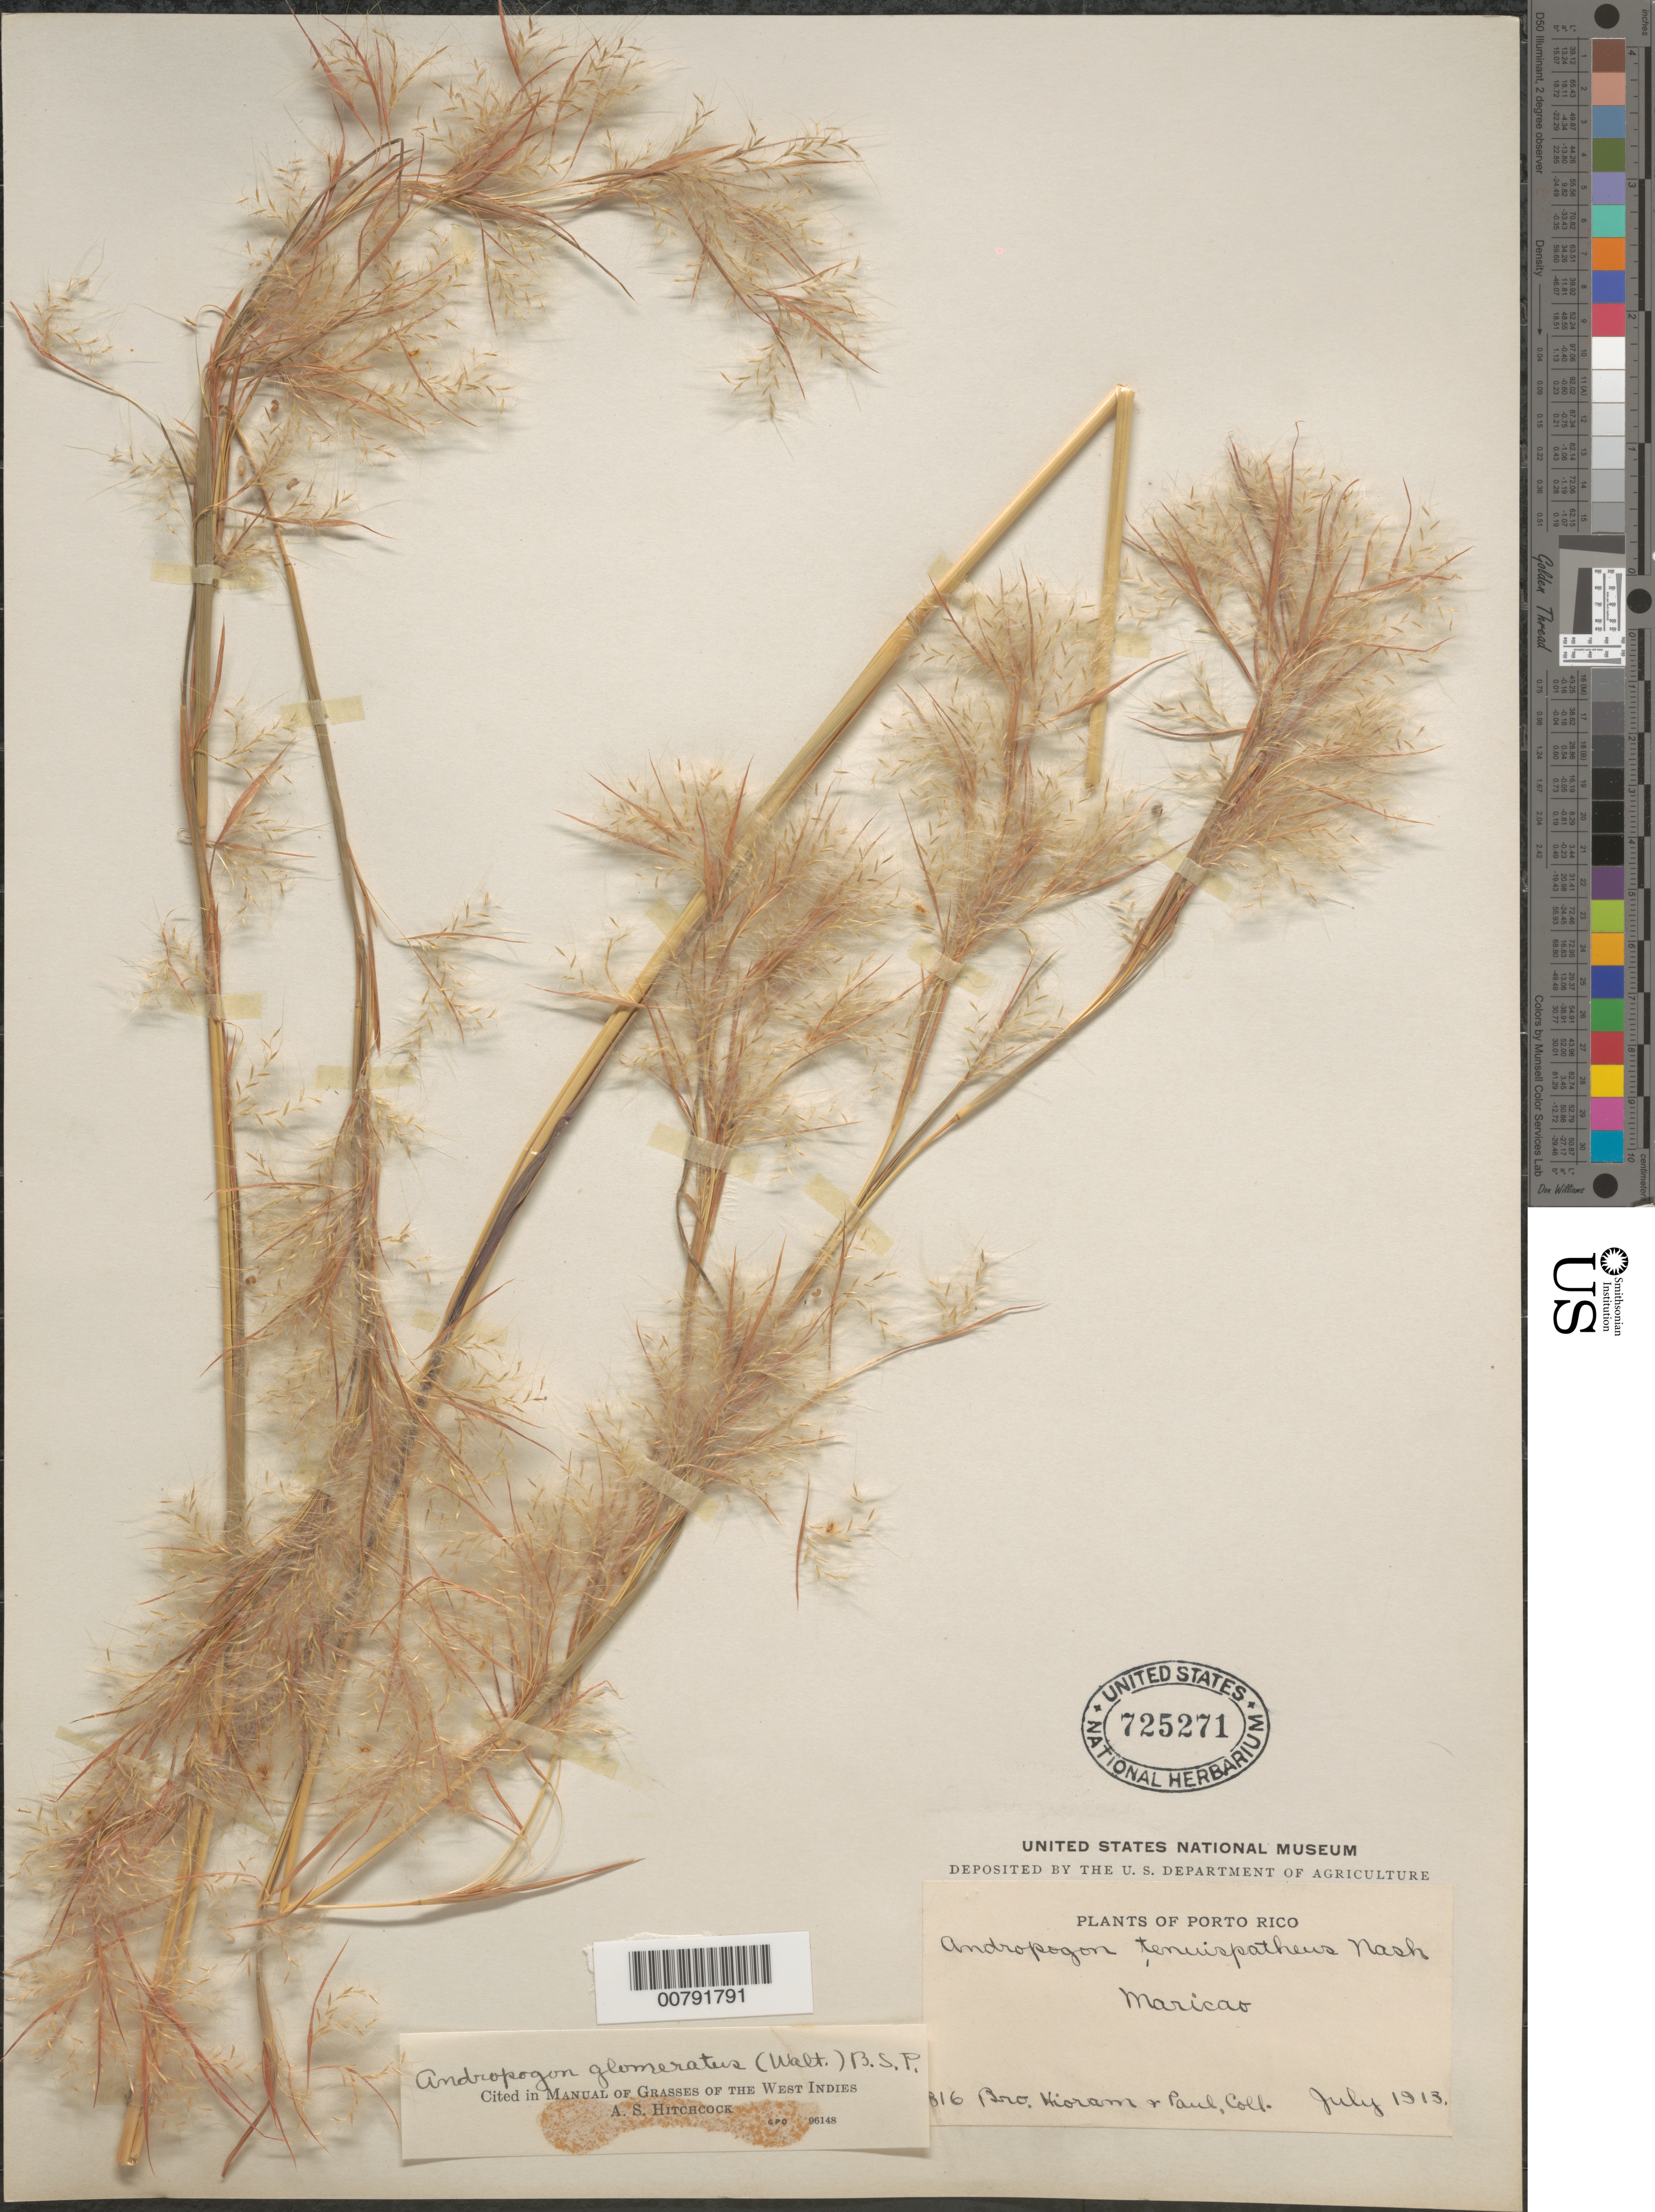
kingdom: Plantae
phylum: Tracheophyta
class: Liliopsida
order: Poales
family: Poaceae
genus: Andropogon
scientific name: Andropogon glomeratus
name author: (Walter) Britton, Stearns & Poggenb.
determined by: Hitchcock, Albert S.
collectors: Bro. Hioram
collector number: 816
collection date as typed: Jul 1913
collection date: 1913-07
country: Puerto Rico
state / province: Maricao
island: Puerto Rico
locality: Maricao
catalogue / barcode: US 725271